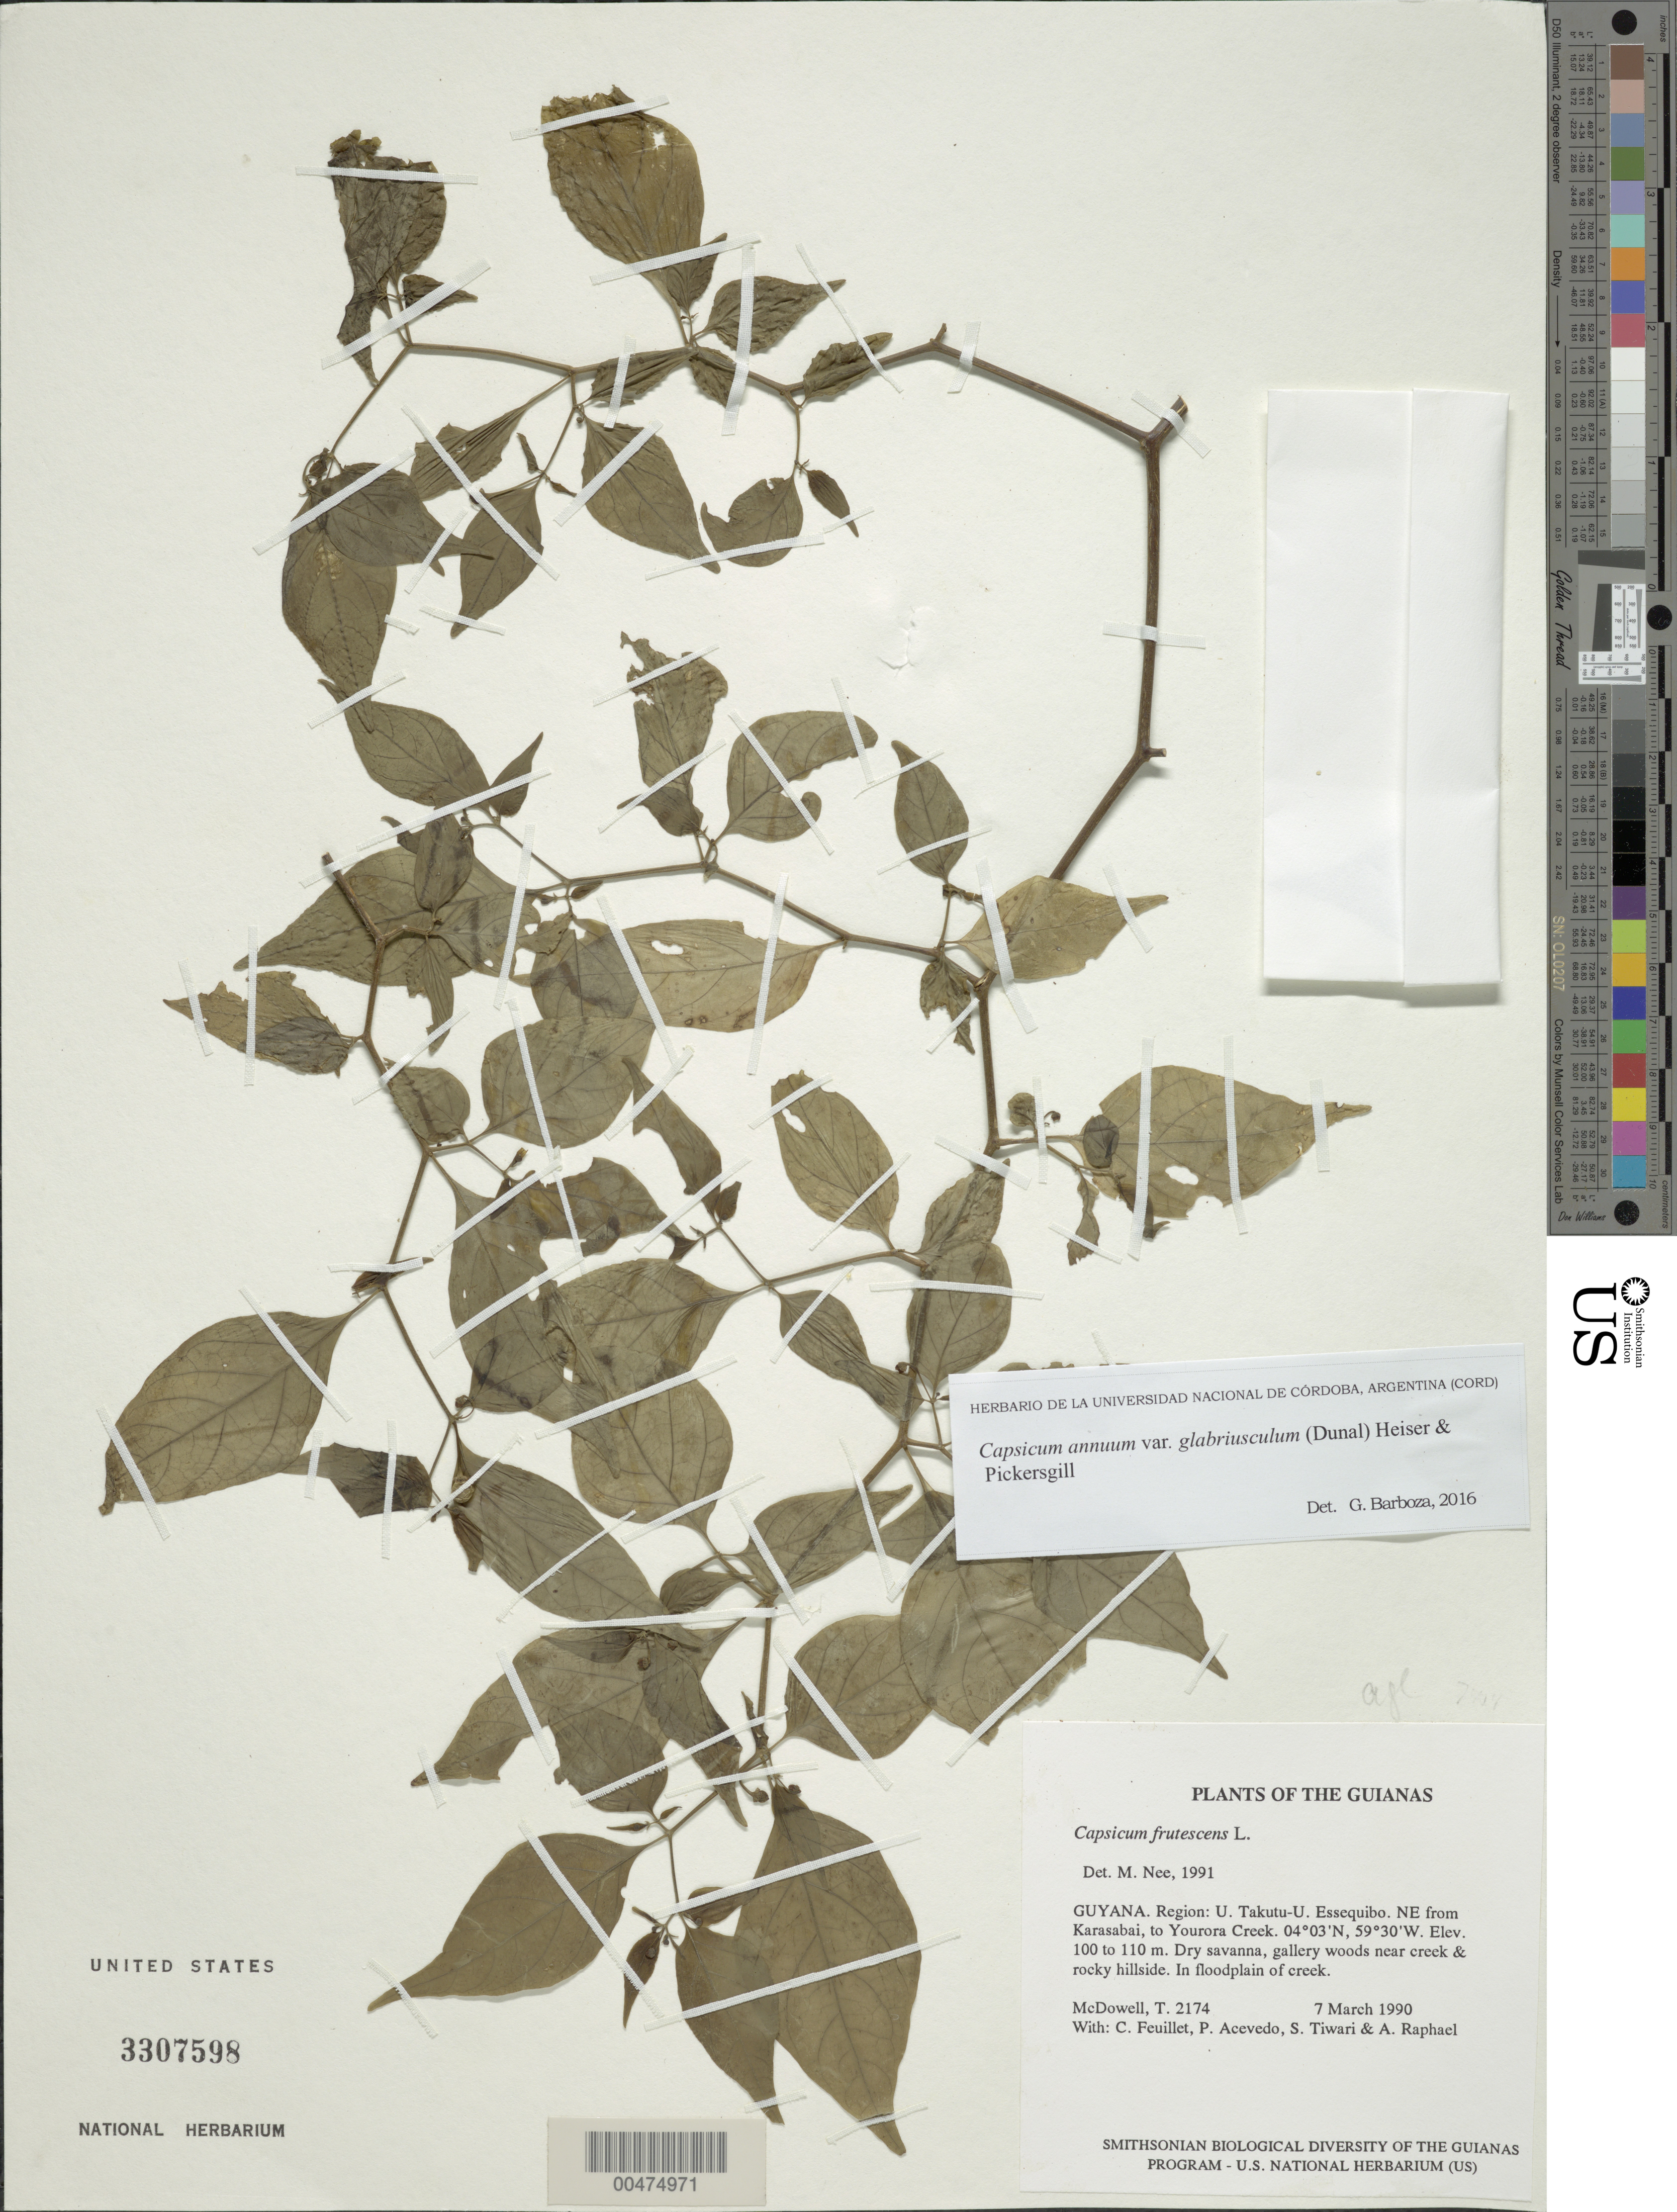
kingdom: Plantae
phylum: Tracheophyta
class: Magnoliopsida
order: Solanales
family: Solanaceae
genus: Capsicum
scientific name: Capsicum annuum var. glabriusculum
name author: (Dunal) Heiser & Pickersgill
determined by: Barboza, G. E., (CORD), Museo Botanico - Cordoba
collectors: T. McDowell, C. Feuillet, P. Acevedo-Rodr., S. Tiwari & A. Raphael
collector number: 2174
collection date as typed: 7 March 1990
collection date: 1990-03-07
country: Guyana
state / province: U. Takutu-U. Essequibo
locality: NE from Karasabai, to Yourora Creek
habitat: Dry savanna, gallery woods near creek & rocky hillside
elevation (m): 100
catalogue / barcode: US 3307598